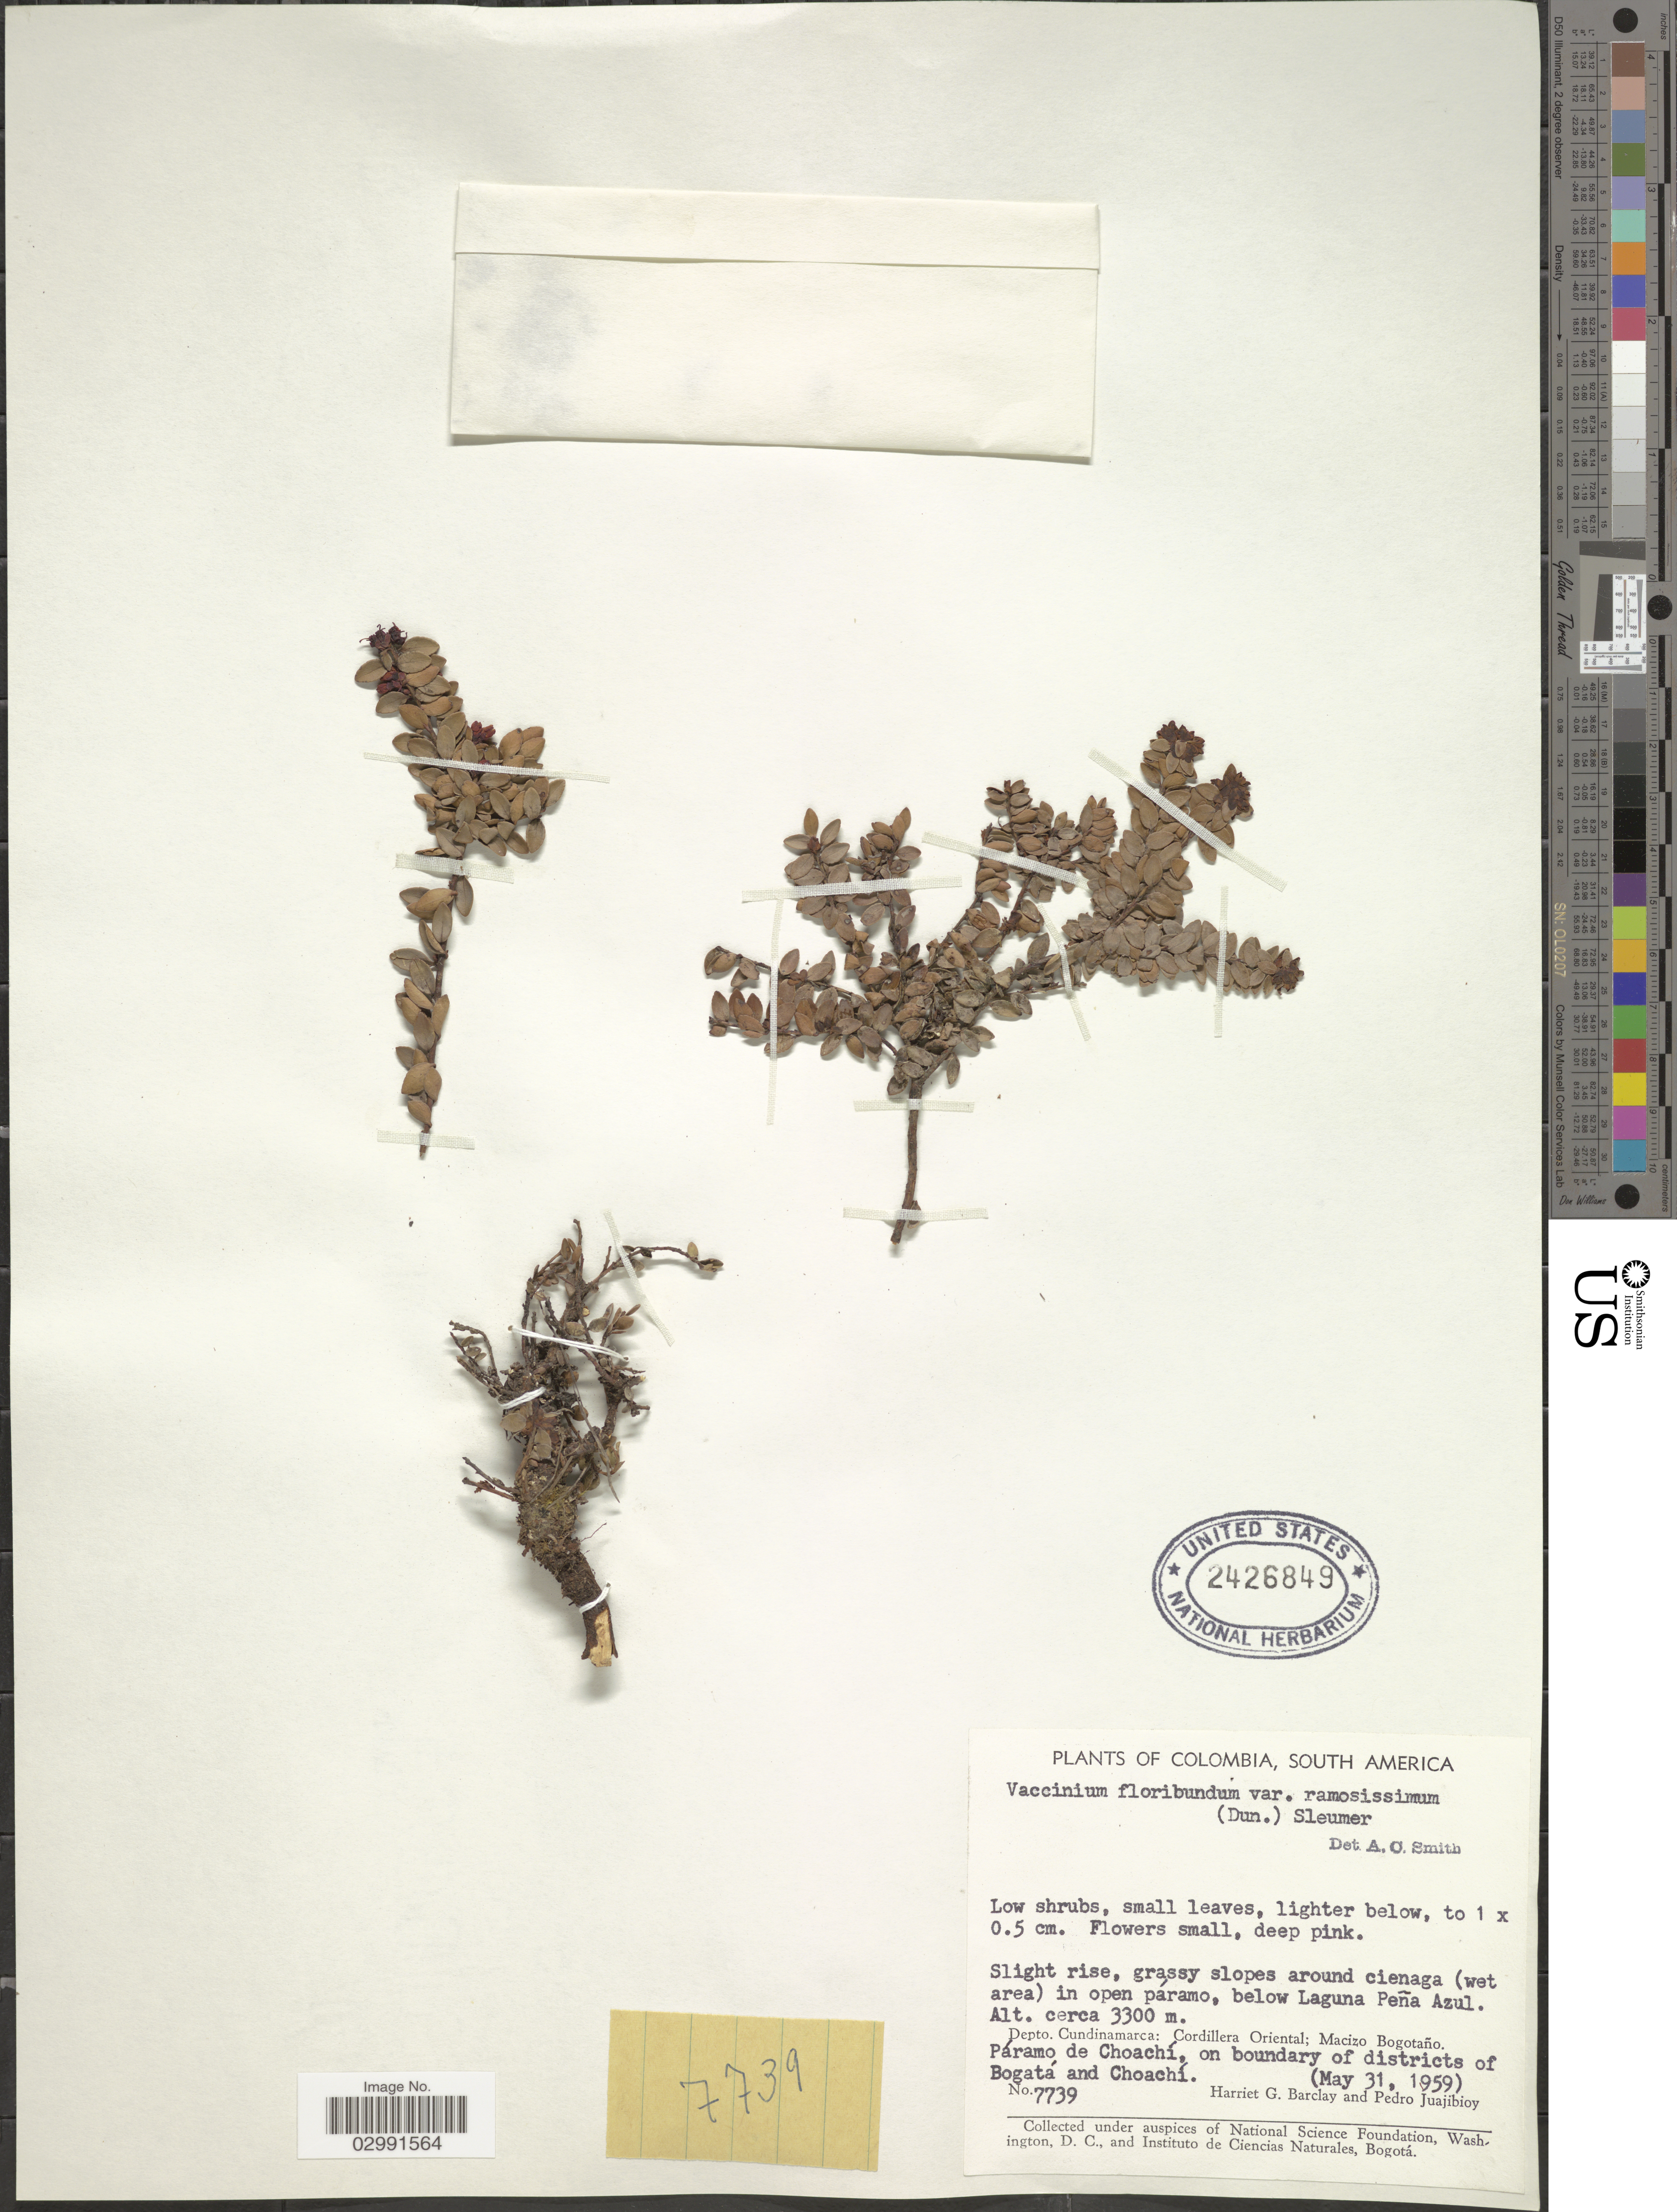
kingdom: Plantae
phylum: Tracheophyta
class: Magnoliopsida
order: Ericales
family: Ericaceae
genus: Vaccinium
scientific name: Vaccinium floribundum var. ramosissimum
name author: Kunth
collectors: H. G. Barclay & P. Juajibioy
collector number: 7739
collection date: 1959-05-31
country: Colombia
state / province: Cundinamarca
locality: In open paramo, below Laguna Peña Azul. Depto. Cundinamarca: Cordillera Oriental; Macizo Bogotaño. Páramo de Choachí, on boundary districts of Bogotá and Choachí.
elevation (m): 3300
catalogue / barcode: US 2426849